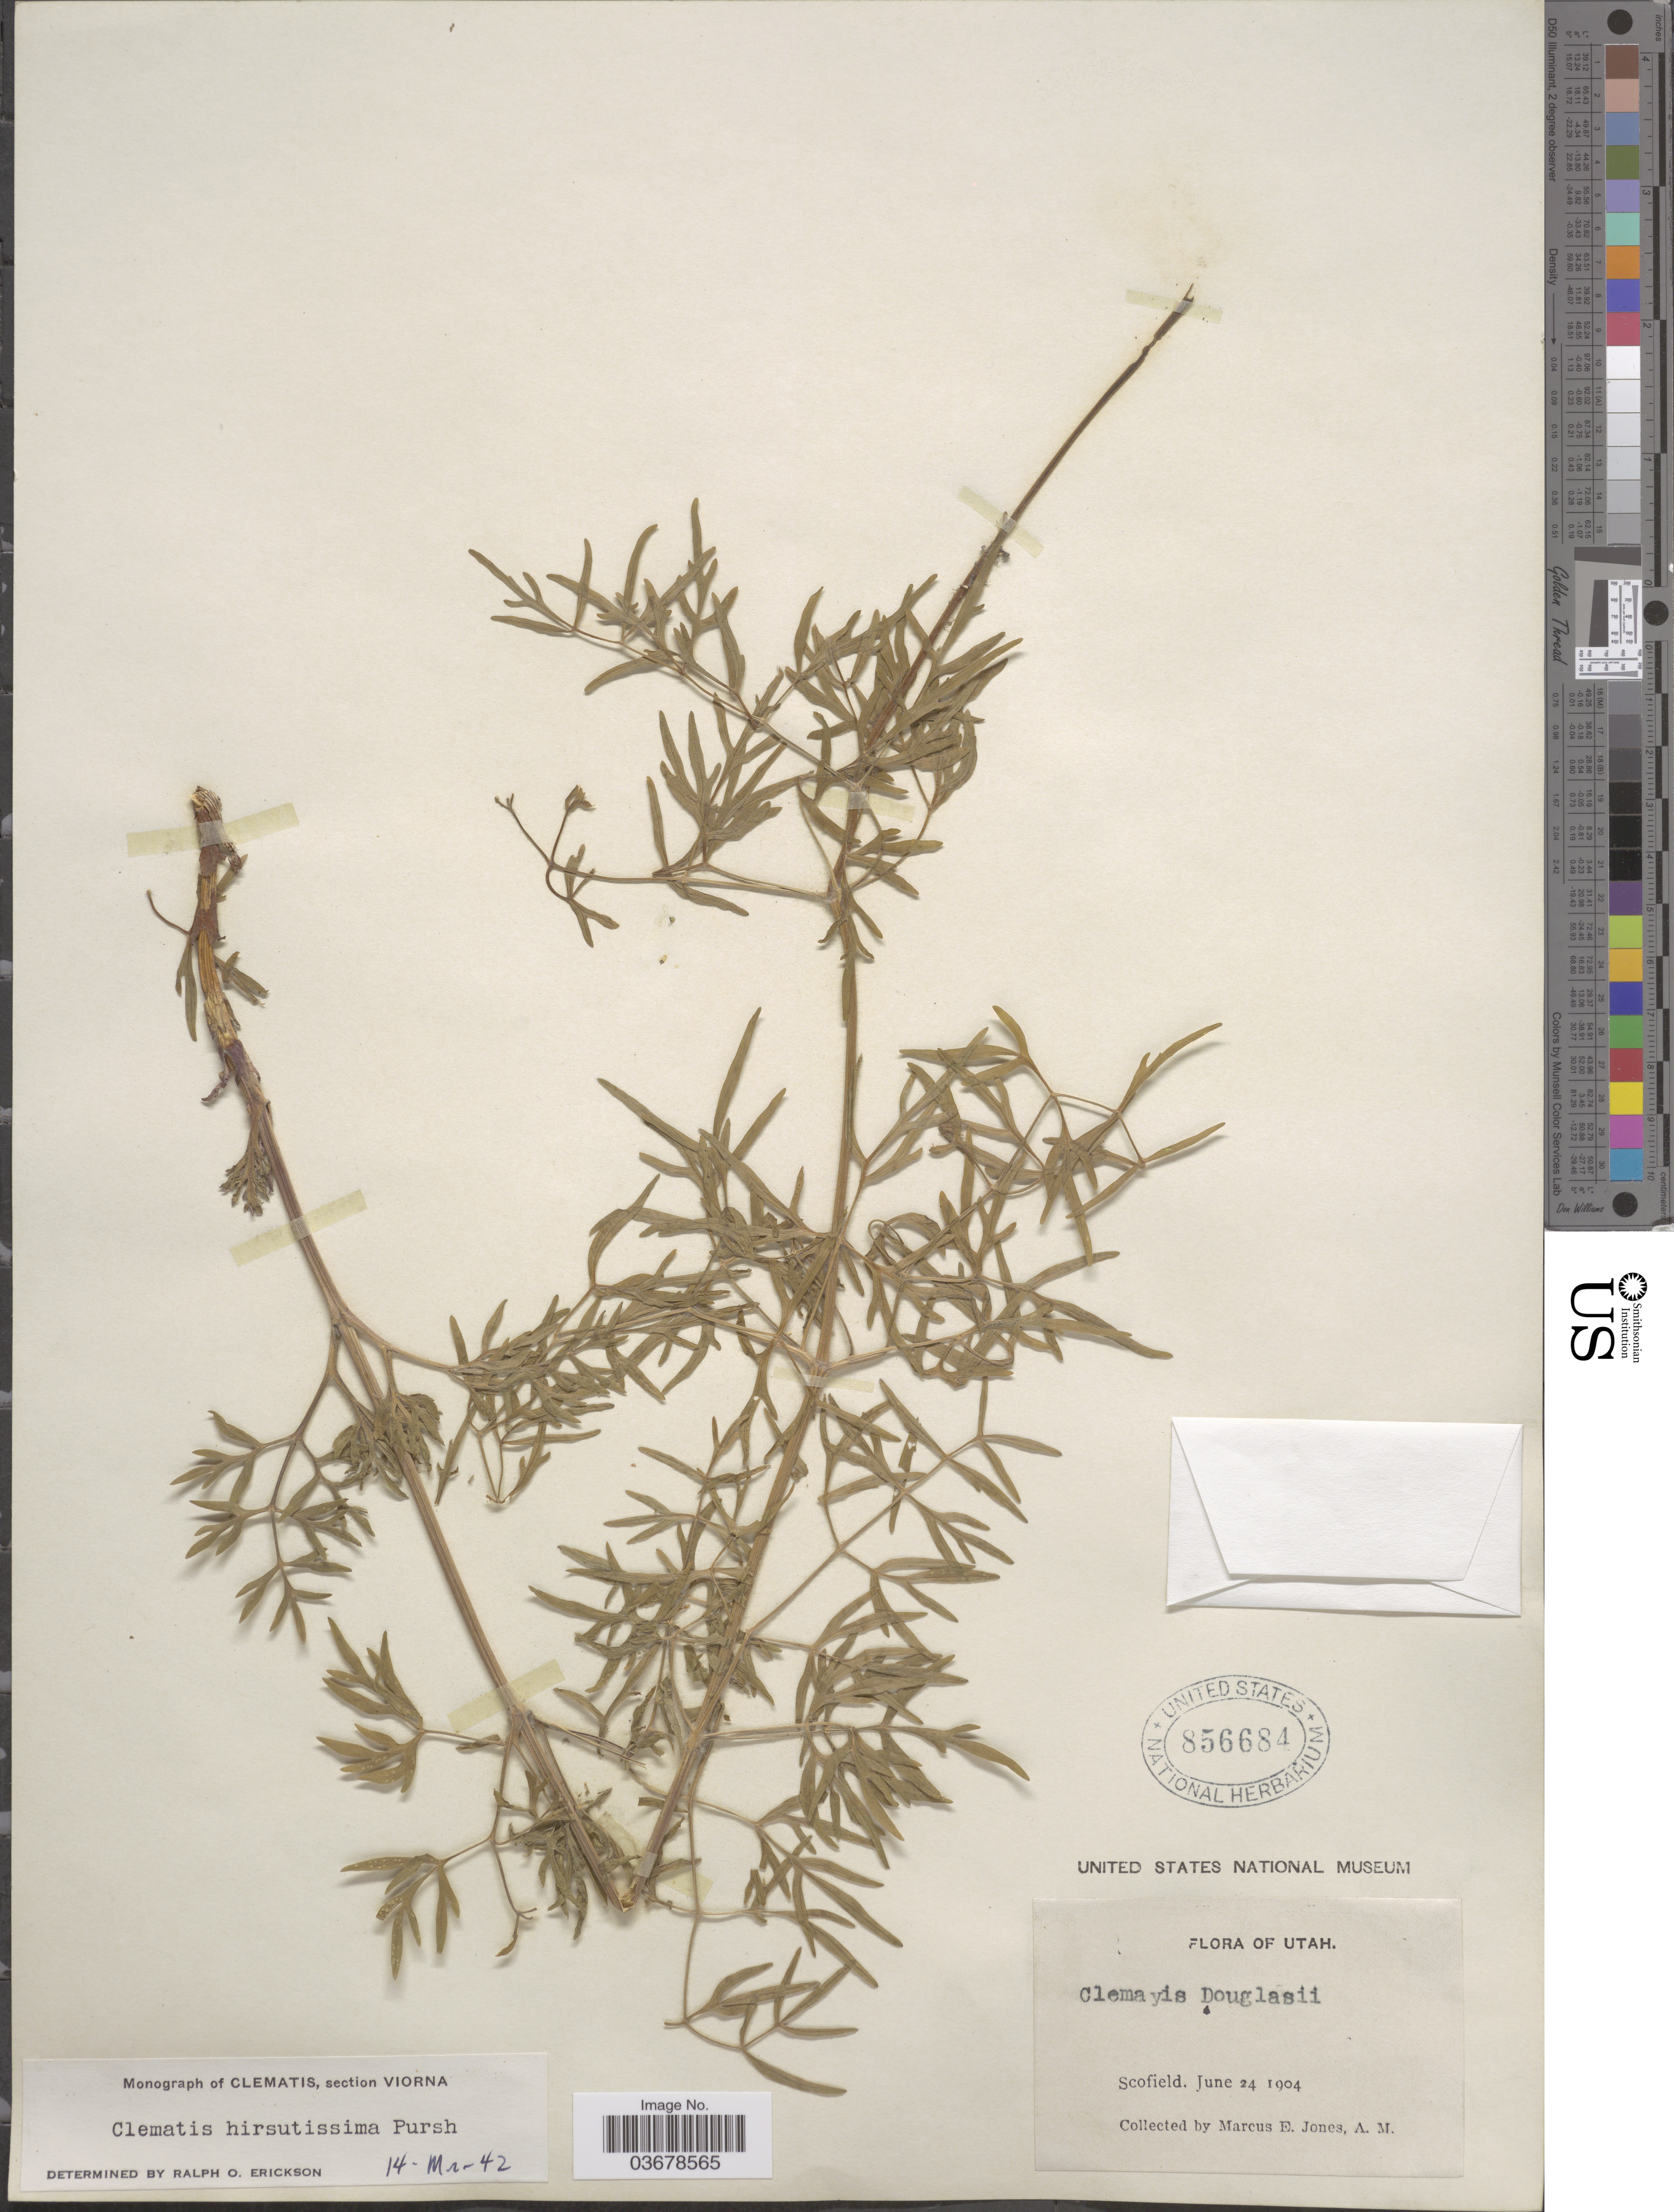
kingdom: Plantae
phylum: Tracheophyta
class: Magnoliopsida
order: Ranunculales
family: Ranunculaceae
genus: Clematis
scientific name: Clematis viorna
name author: L.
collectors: M. E. Jones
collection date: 1904-06-24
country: United States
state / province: Utah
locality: Scofield.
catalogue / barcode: US 856684